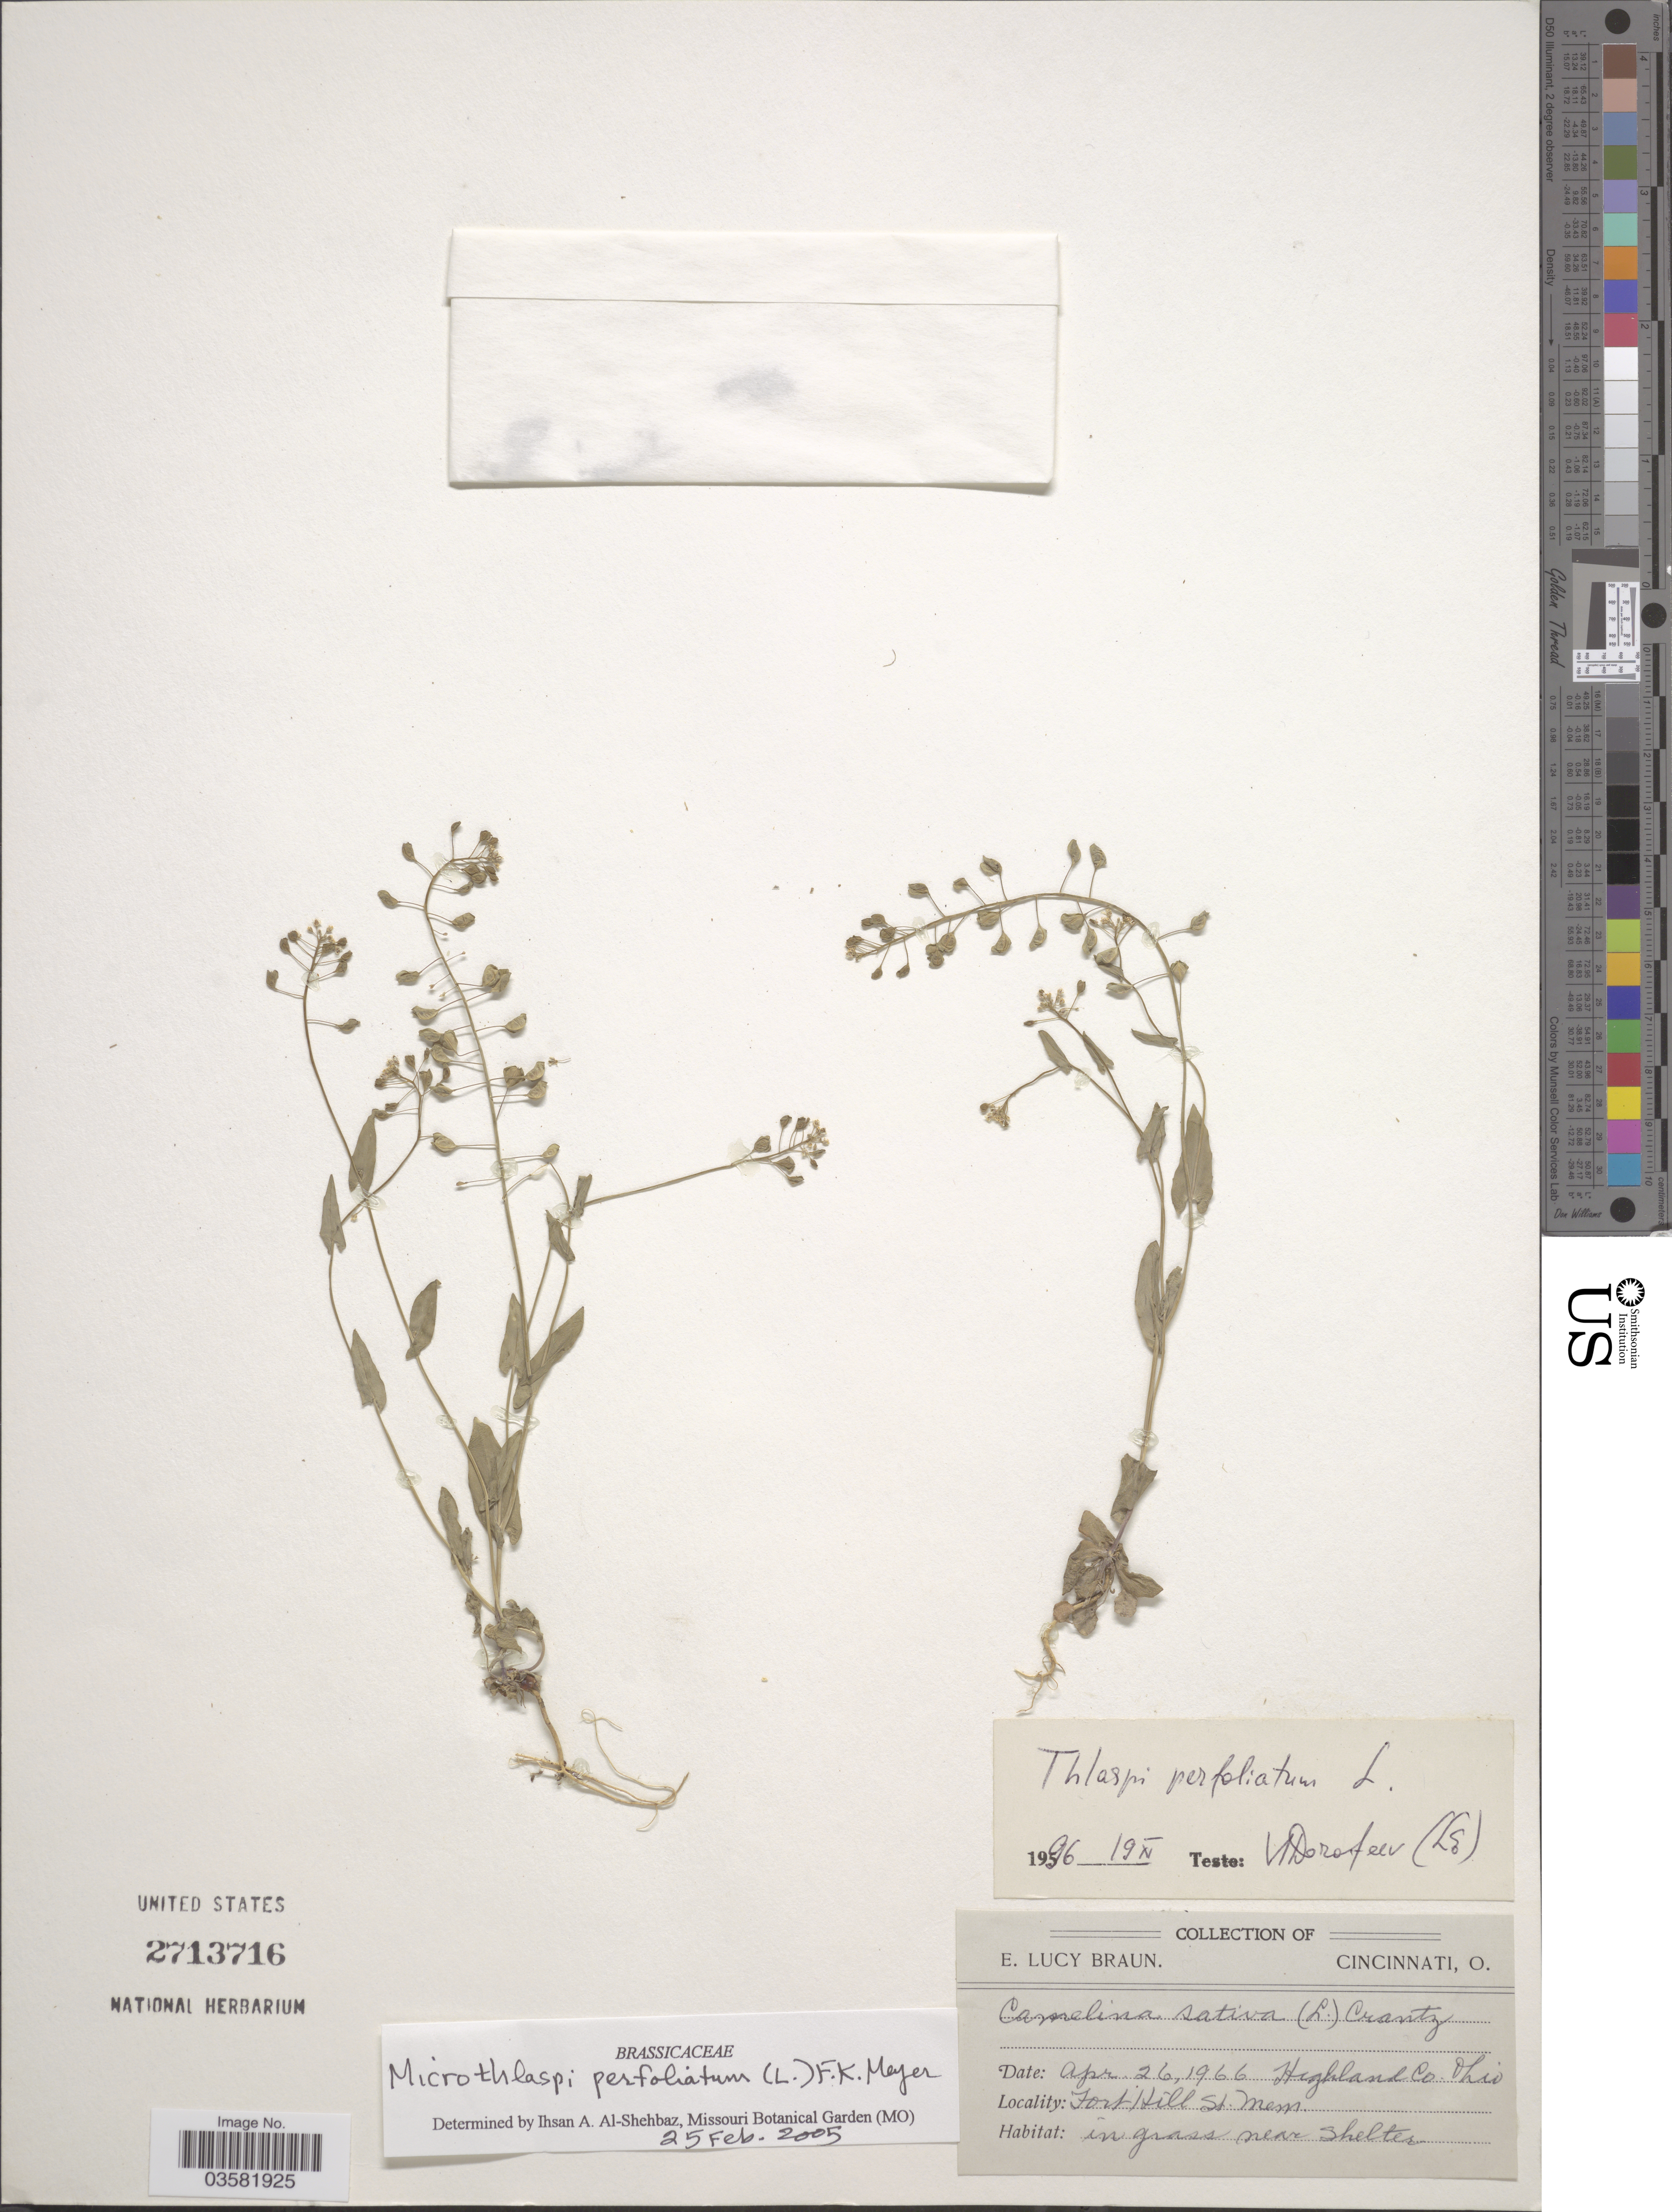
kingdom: Plantae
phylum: Tracheophyta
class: Magnoliopsida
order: Brassicales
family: Brassicaceae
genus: Thlaspi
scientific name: Thlaspi perfoliatum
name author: L.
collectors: E. L. Braun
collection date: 1966-04-26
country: United States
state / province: Ohio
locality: Highland Co. Fort Hill St. Mem. In grass near Shelter.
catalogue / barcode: US 2713716